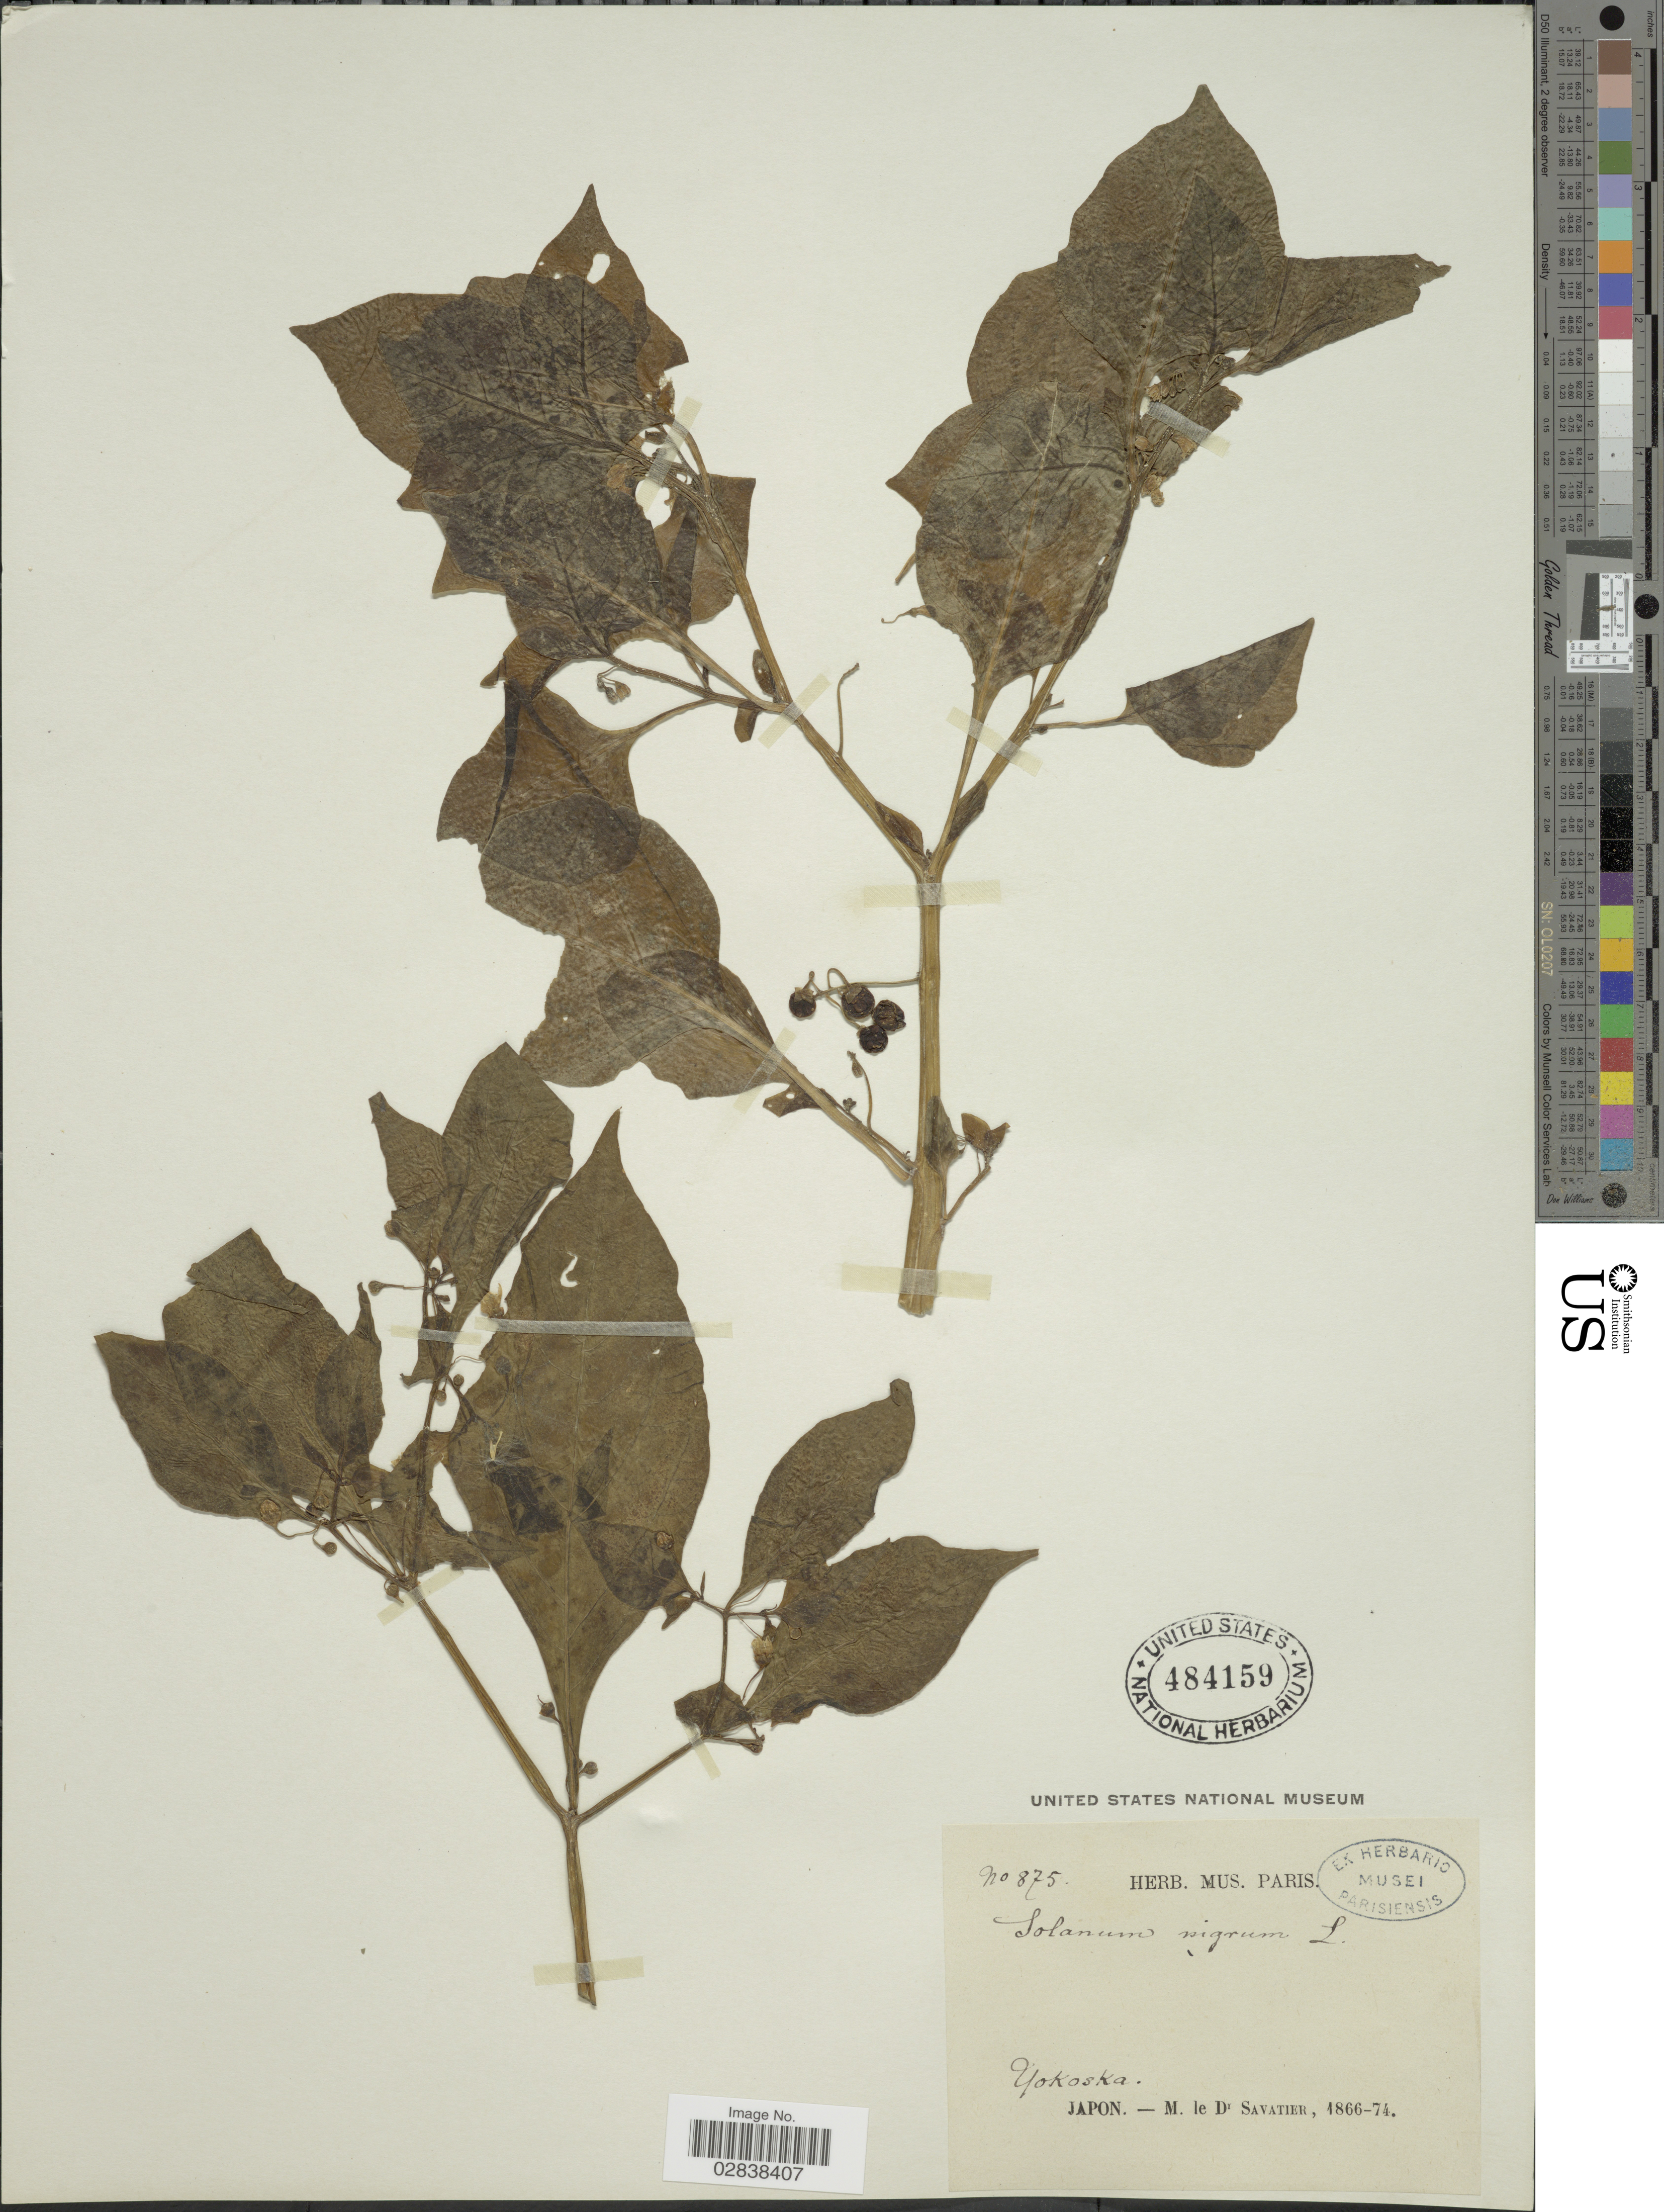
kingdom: Plantae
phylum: Tracheophyta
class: Magnoliopsida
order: Solanales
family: Solanaceae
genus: Solanum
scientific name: Solanum nigrum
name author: L.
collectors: Savatier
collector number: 875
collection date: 1866/1874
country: Japan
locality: Yokoska.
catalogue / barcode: US 484159